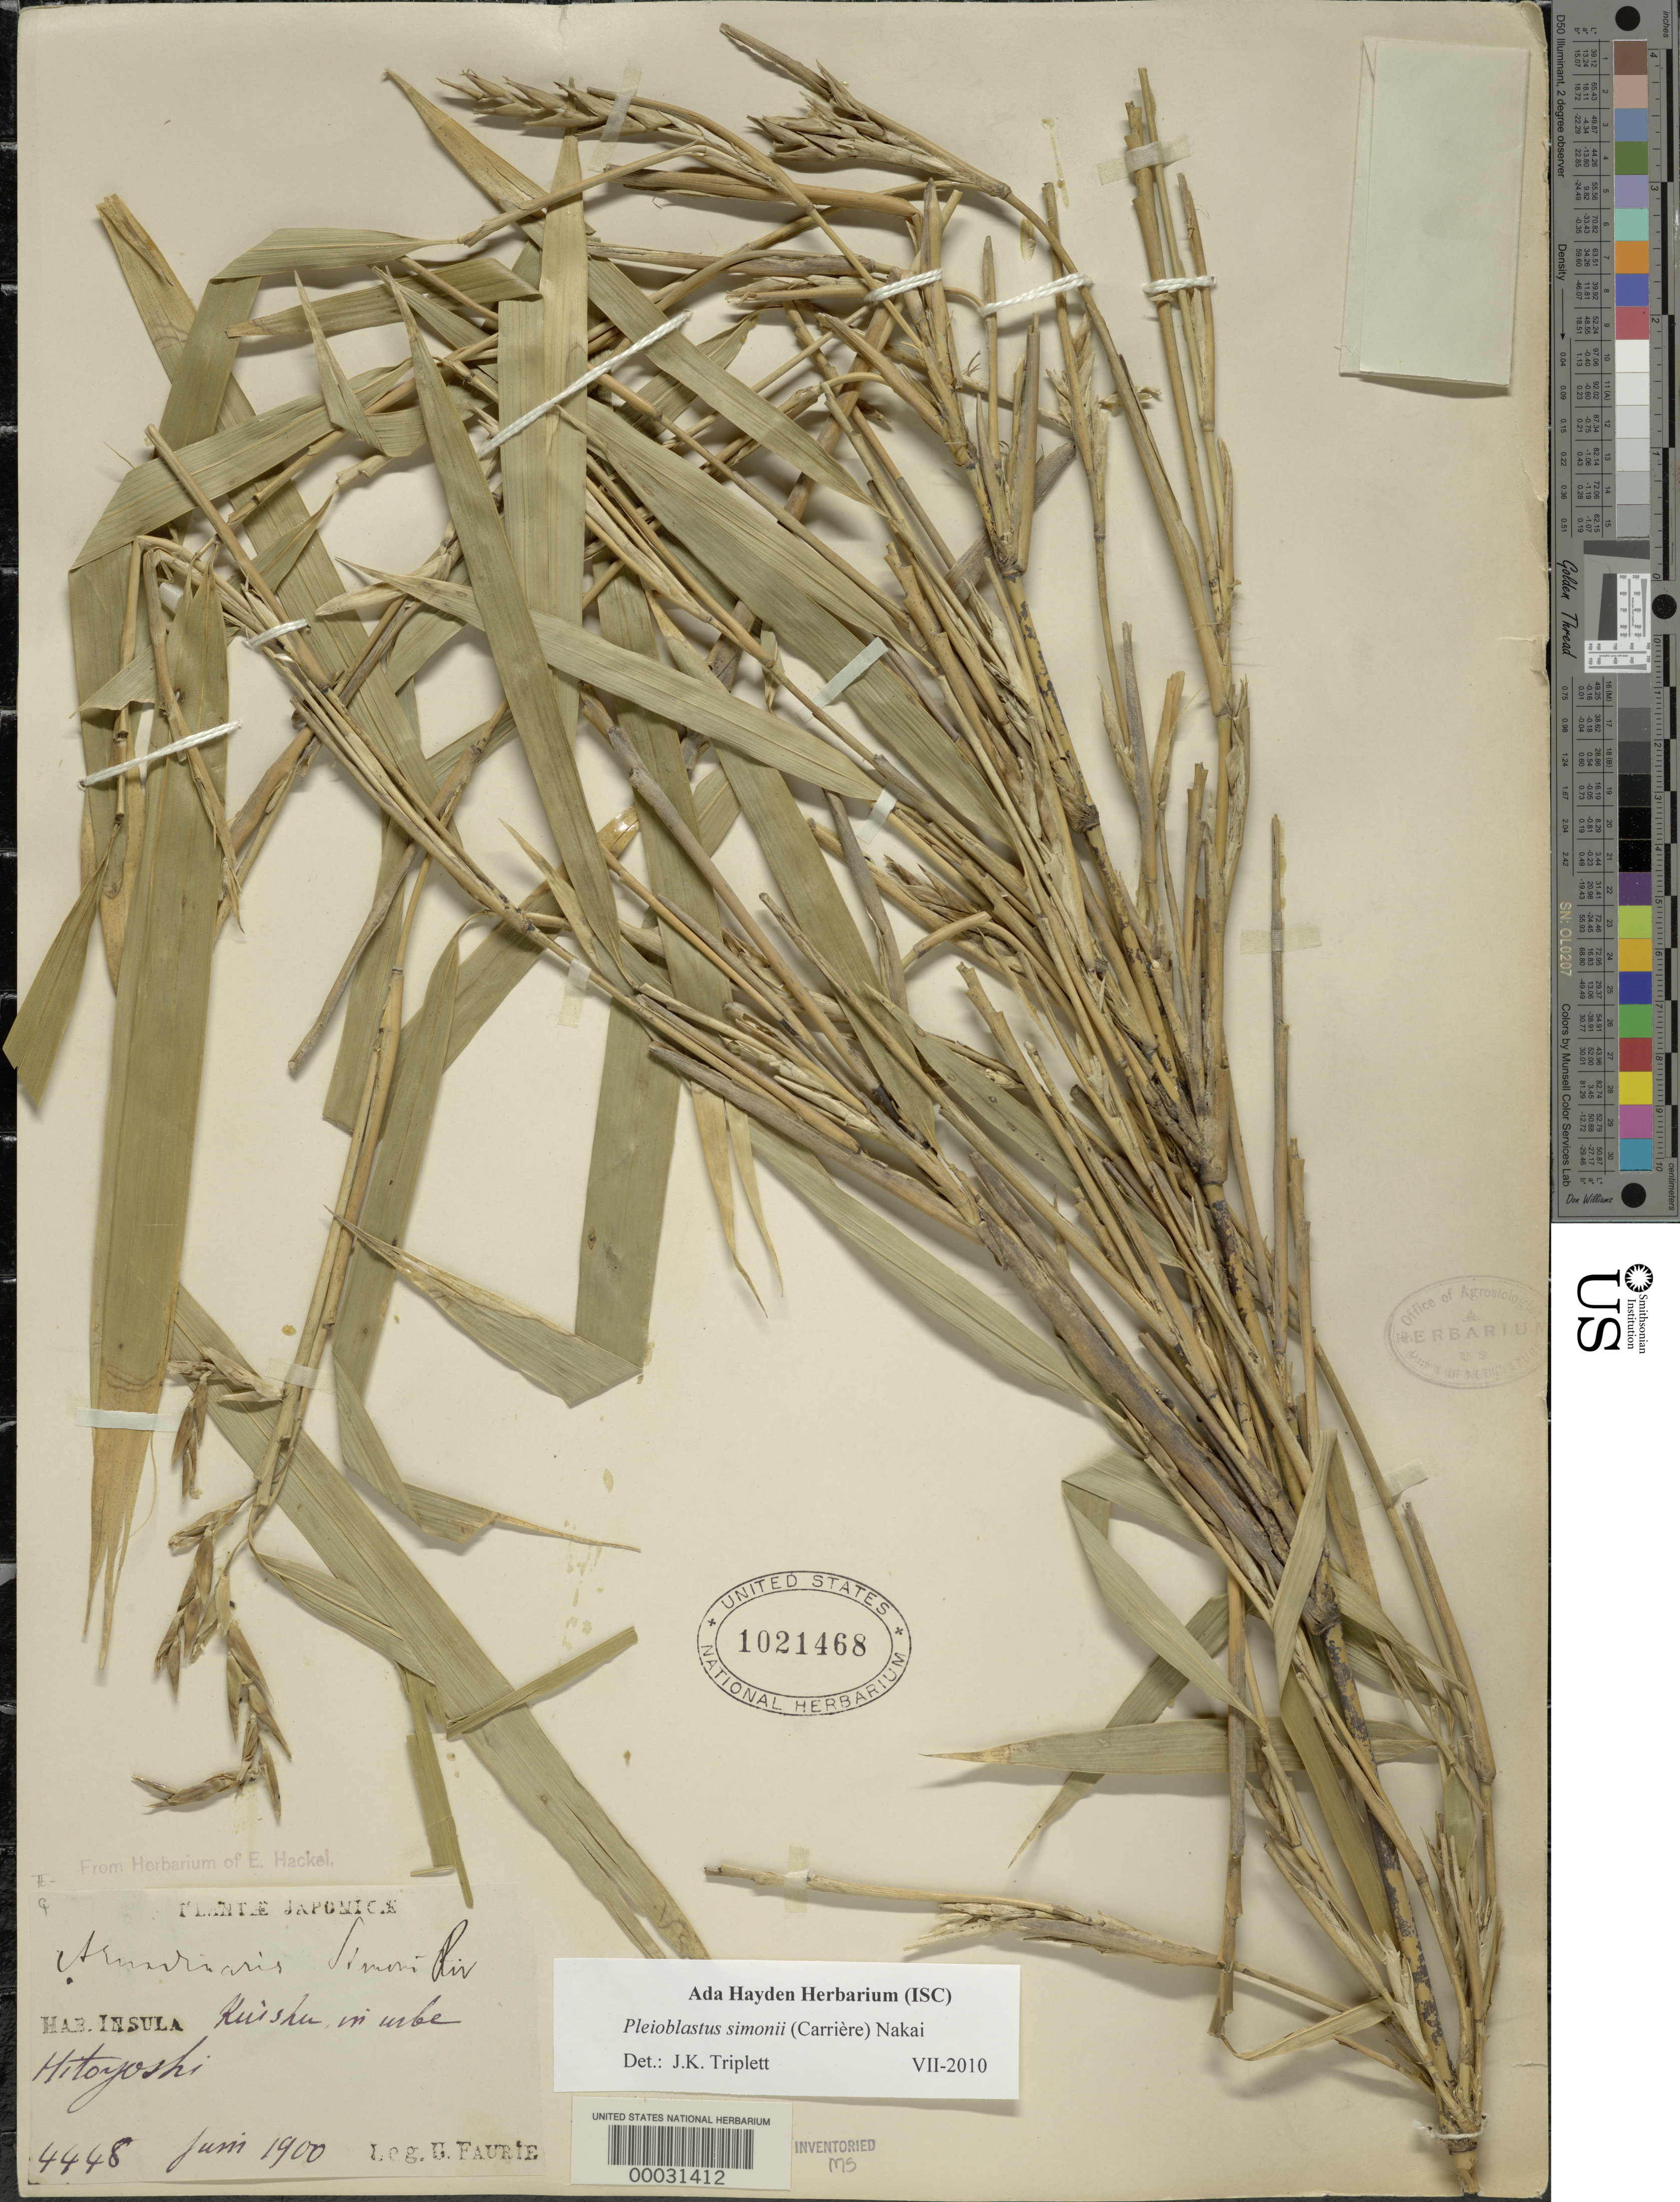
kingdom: Plantae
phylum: Tracheophyta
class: Liliopsida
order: Poales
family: Poaceae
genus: Pleioblastus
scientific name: Pleioblastus simonii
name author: (Carrière) Nakai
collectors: U. Faurie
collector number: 4448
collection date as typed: Jun 1900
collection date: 1900-06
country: Japan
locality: Hitoyoshi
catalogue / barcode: US 1021468